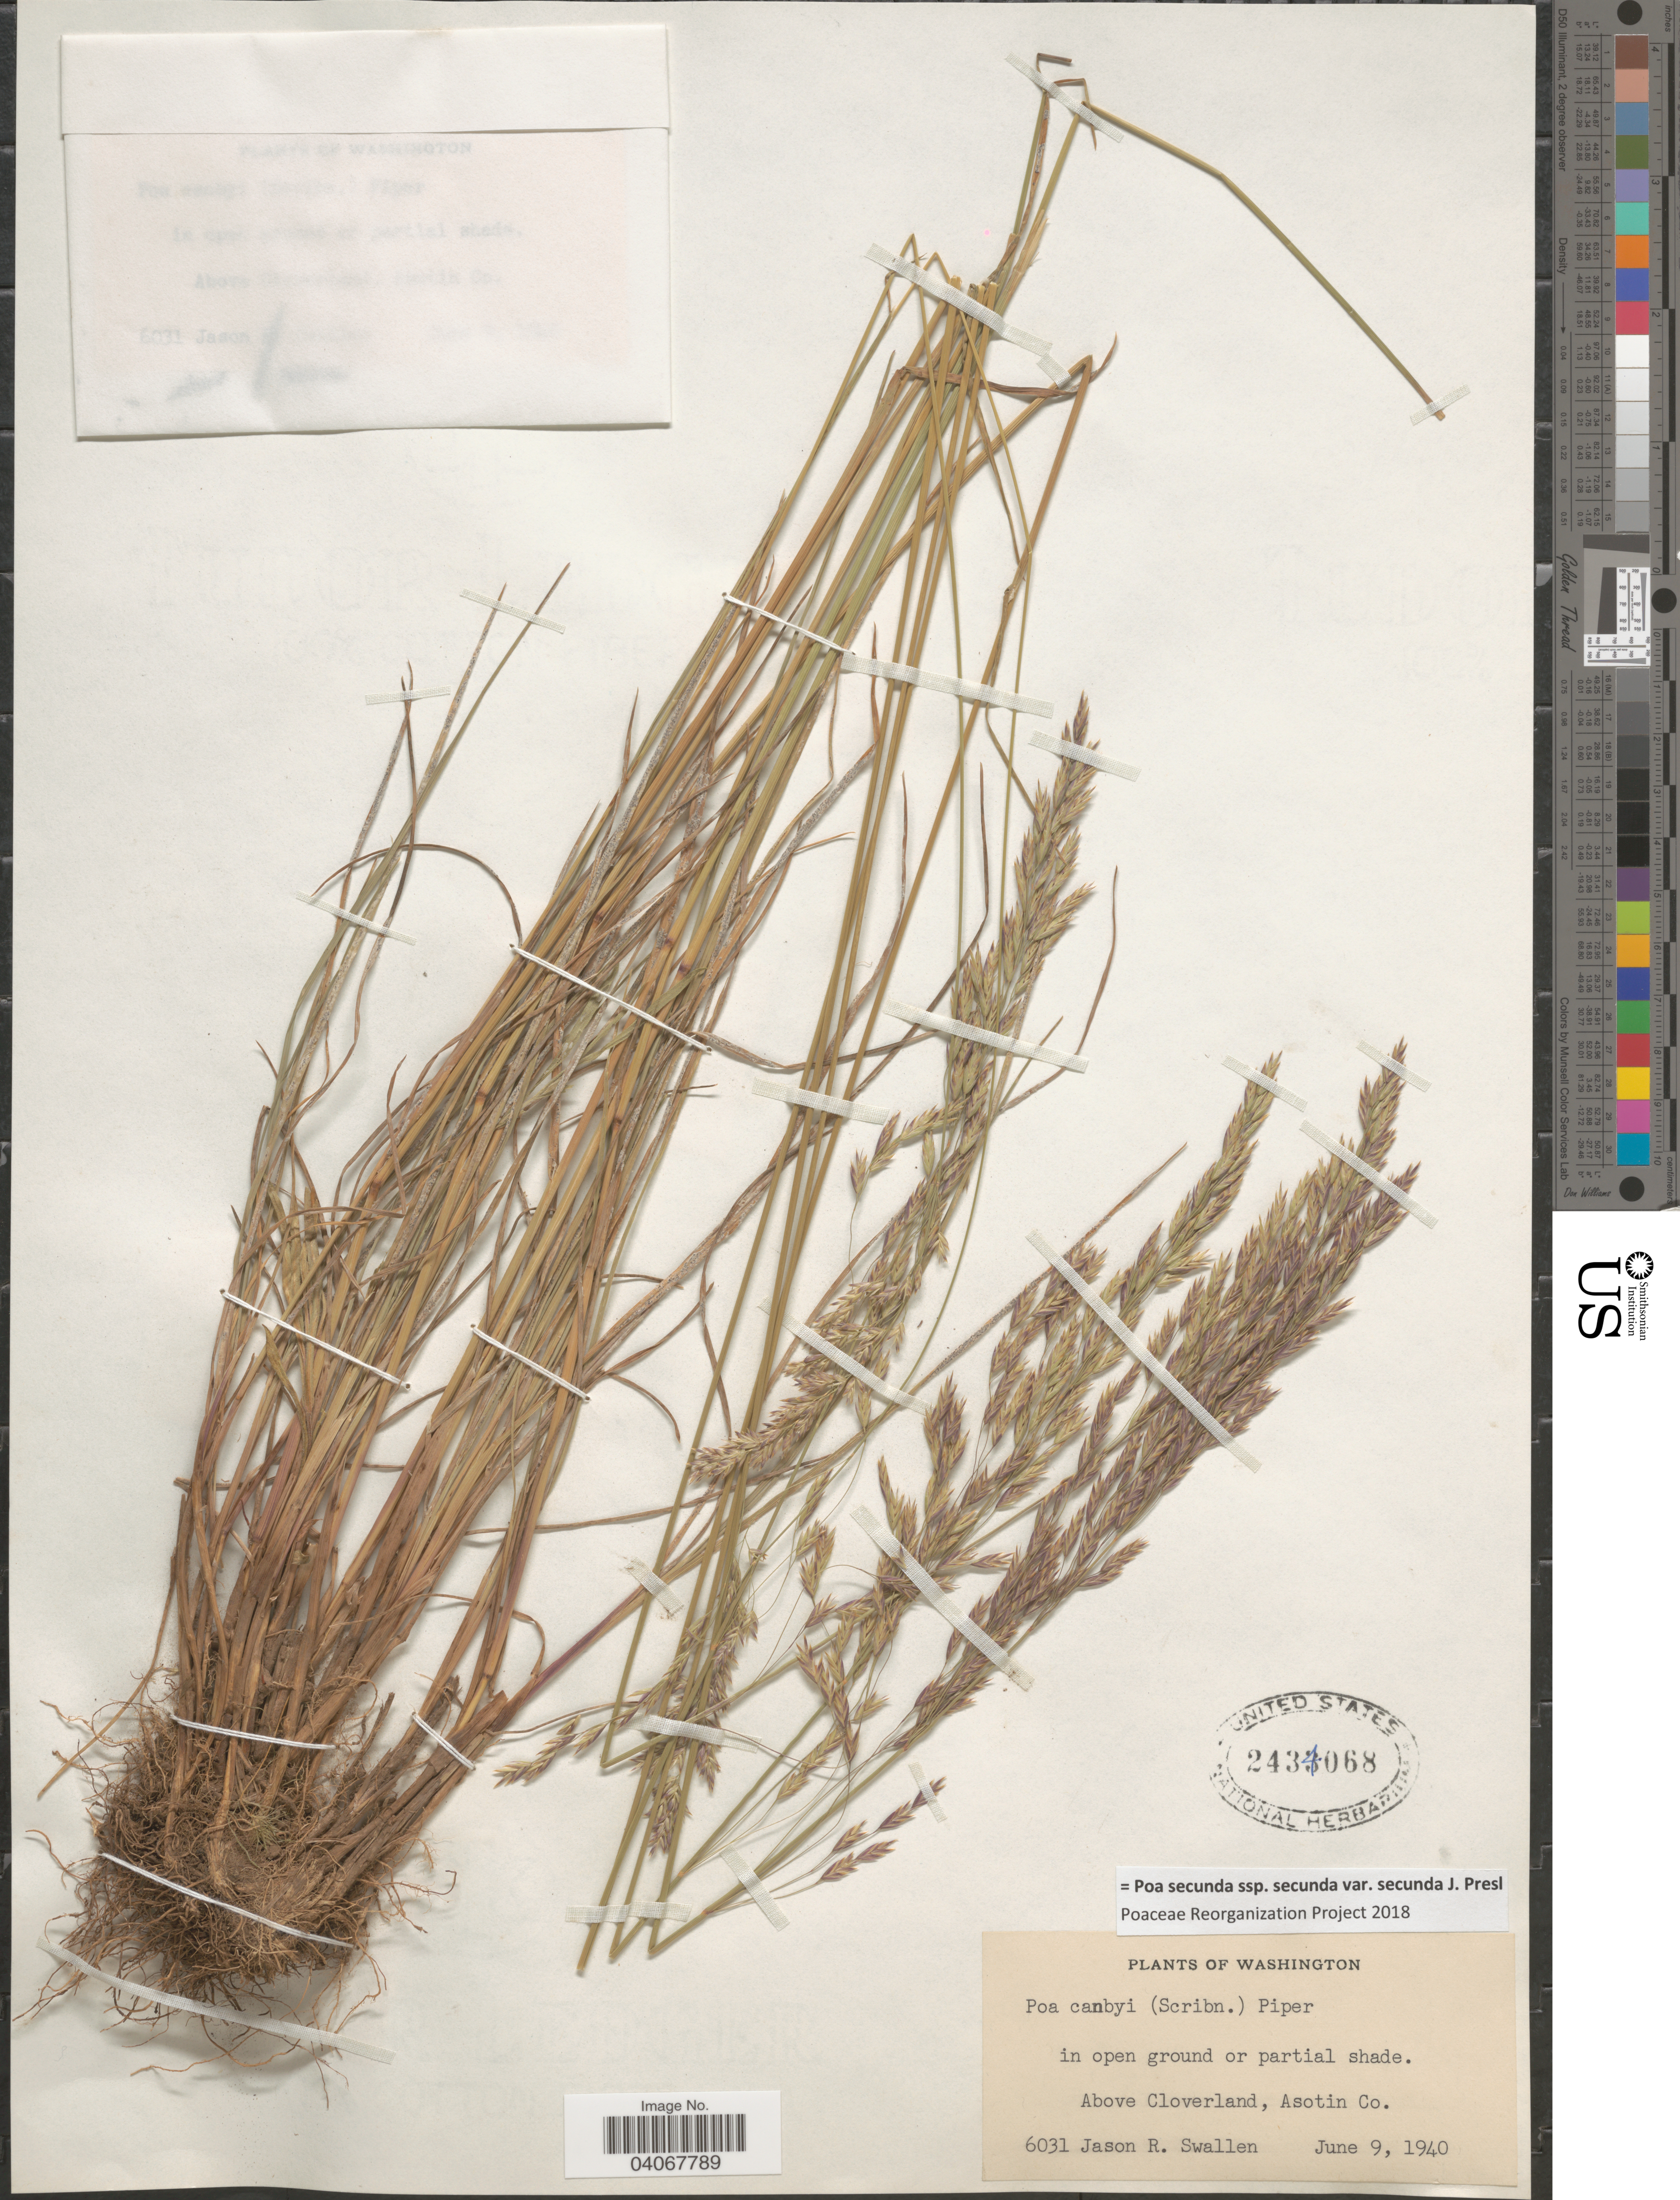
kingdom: Plantae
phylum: Tracheophyta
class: Liliopsida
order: Poales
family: Poaceae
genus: Poa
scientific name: Poa secunda subsp. secunda var. secunda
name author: J. Presl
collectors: J. R. Swallen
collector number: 6031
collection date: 1940-06-09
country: United States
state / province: Washington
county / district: Asotin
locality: Above Cloverland, Asotin Co.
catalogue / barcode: US 2434068